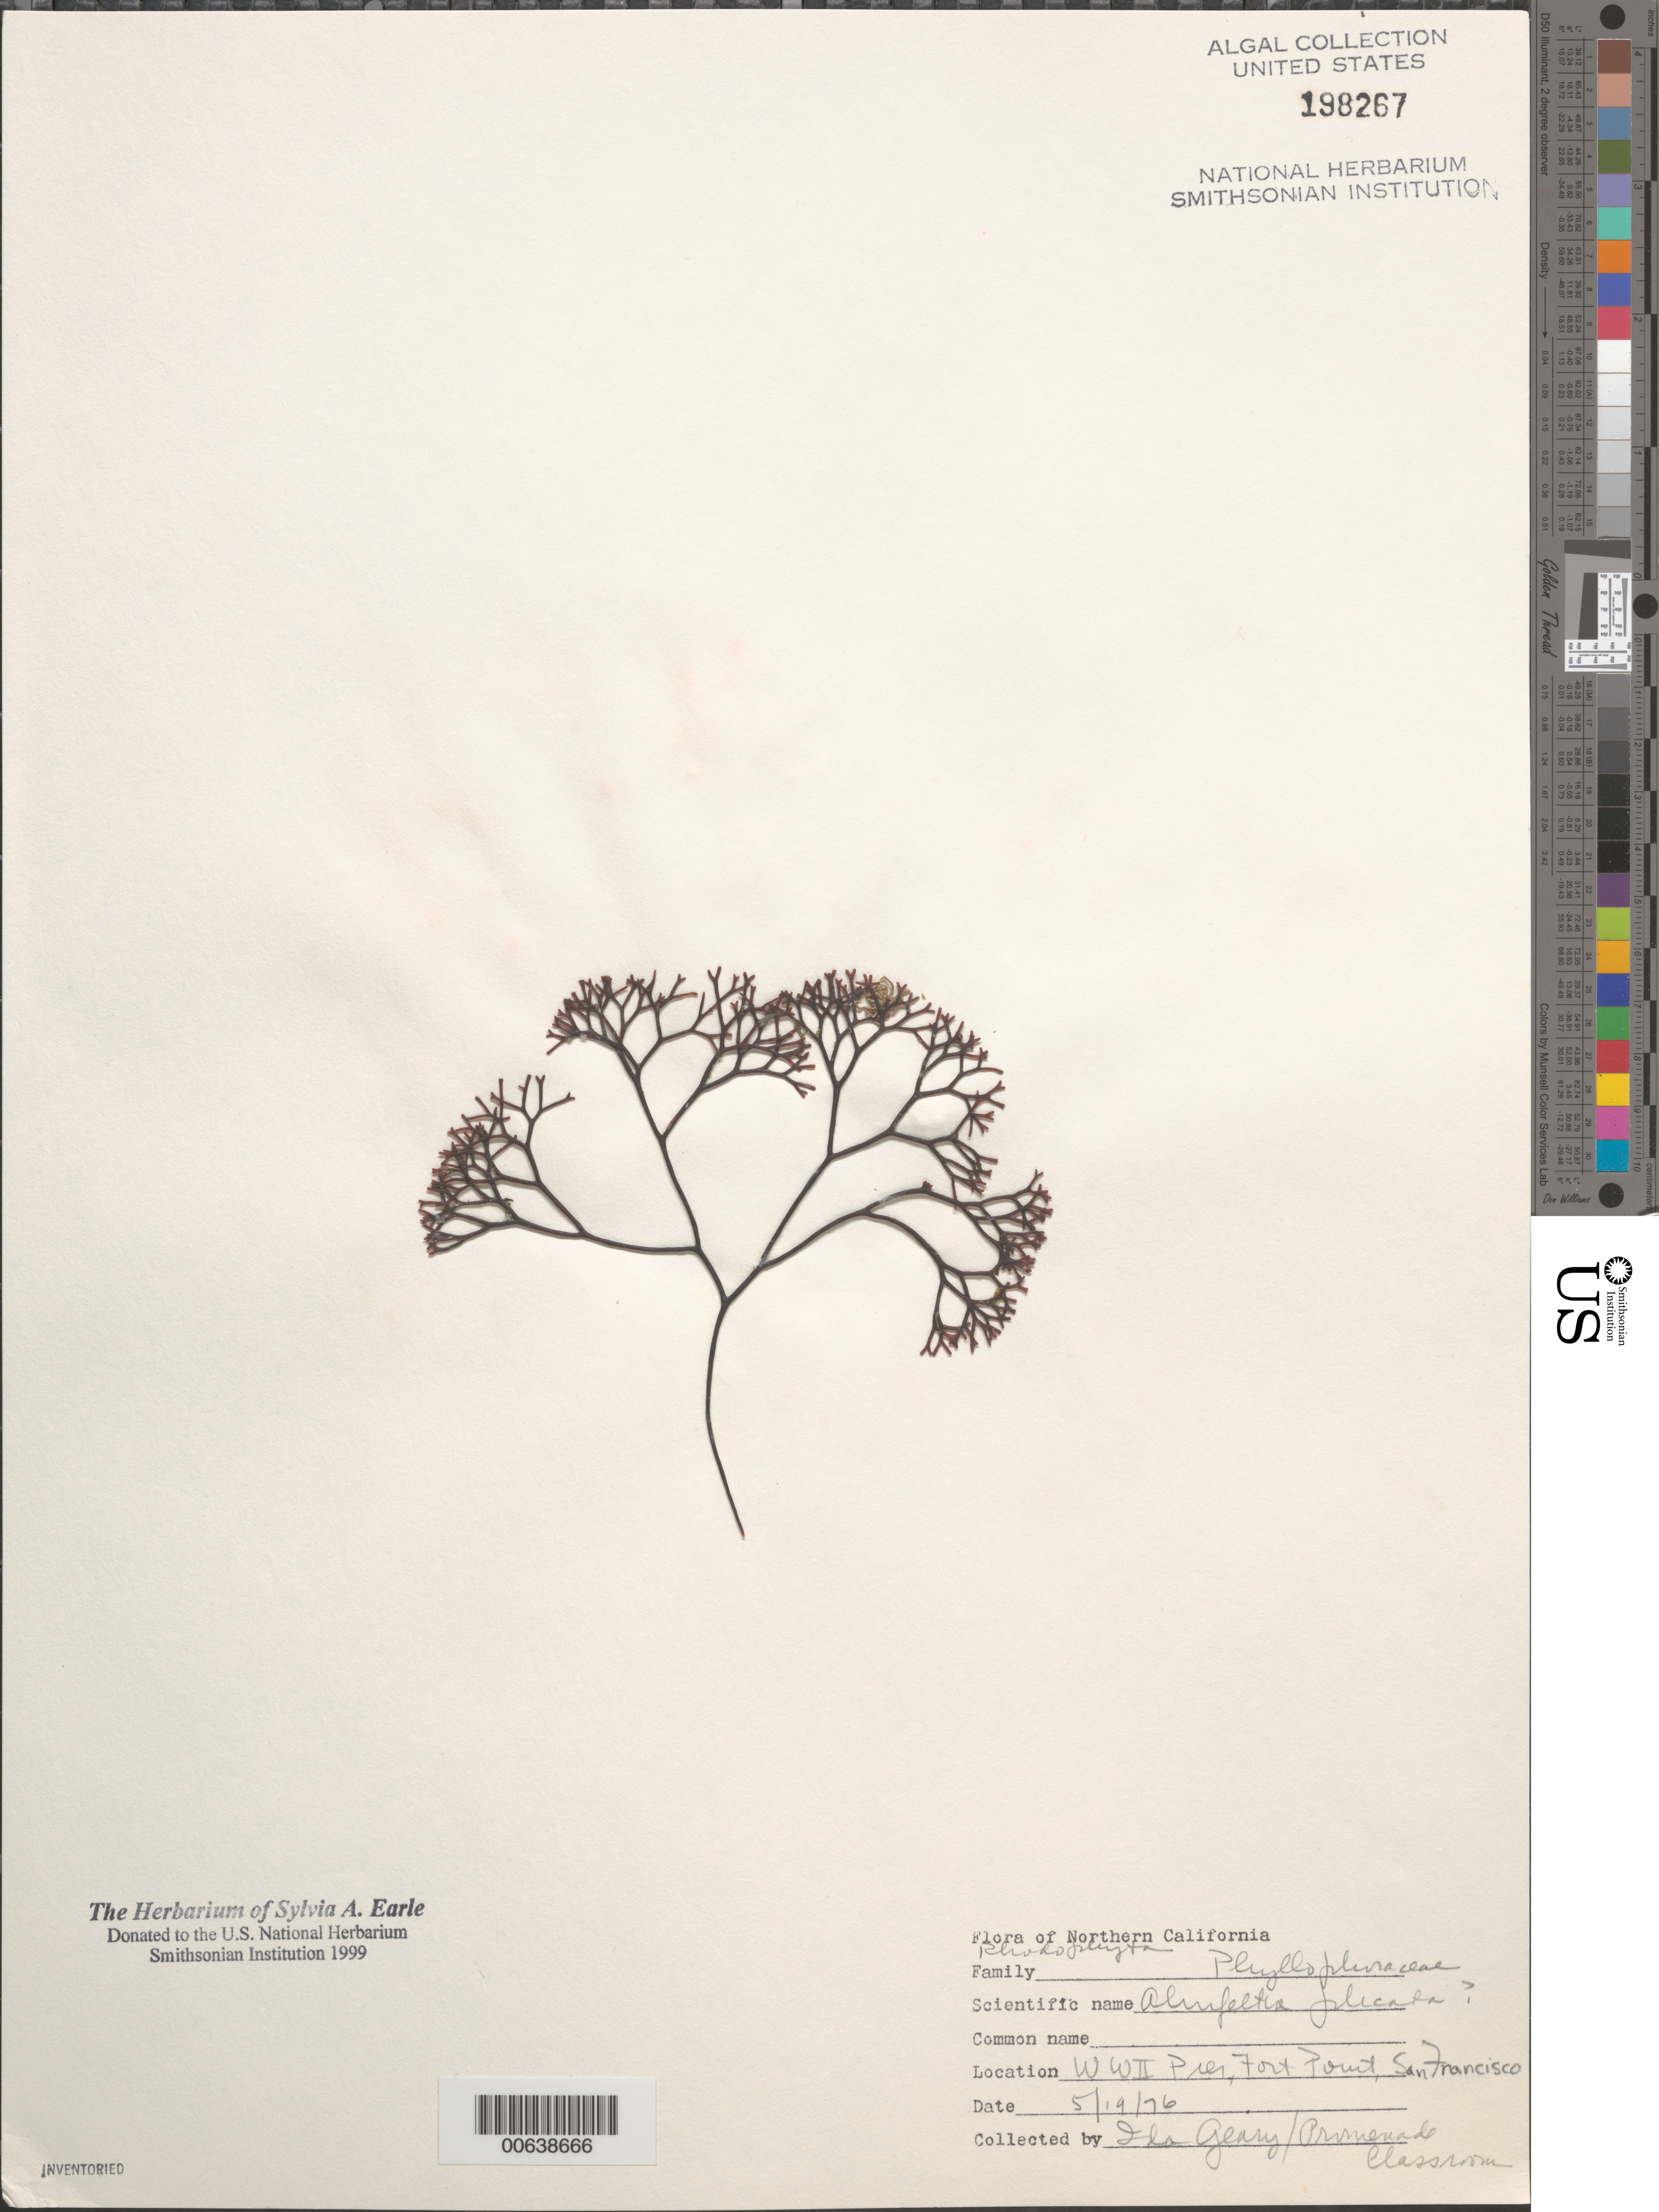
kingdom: Plantae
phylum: Rhodophyta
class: Florideophyceae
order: Ahnfeltiales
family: Ahnfeltiaceae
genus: Ahnfeltia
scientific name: Ahnfeltia plicata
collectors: I. Geary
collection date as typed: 19 May 1976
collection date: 1976-05-19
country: United States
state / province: California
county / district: San Francisco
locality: San Francisco, Fort Point, World War II Pier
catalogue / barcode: US 198267